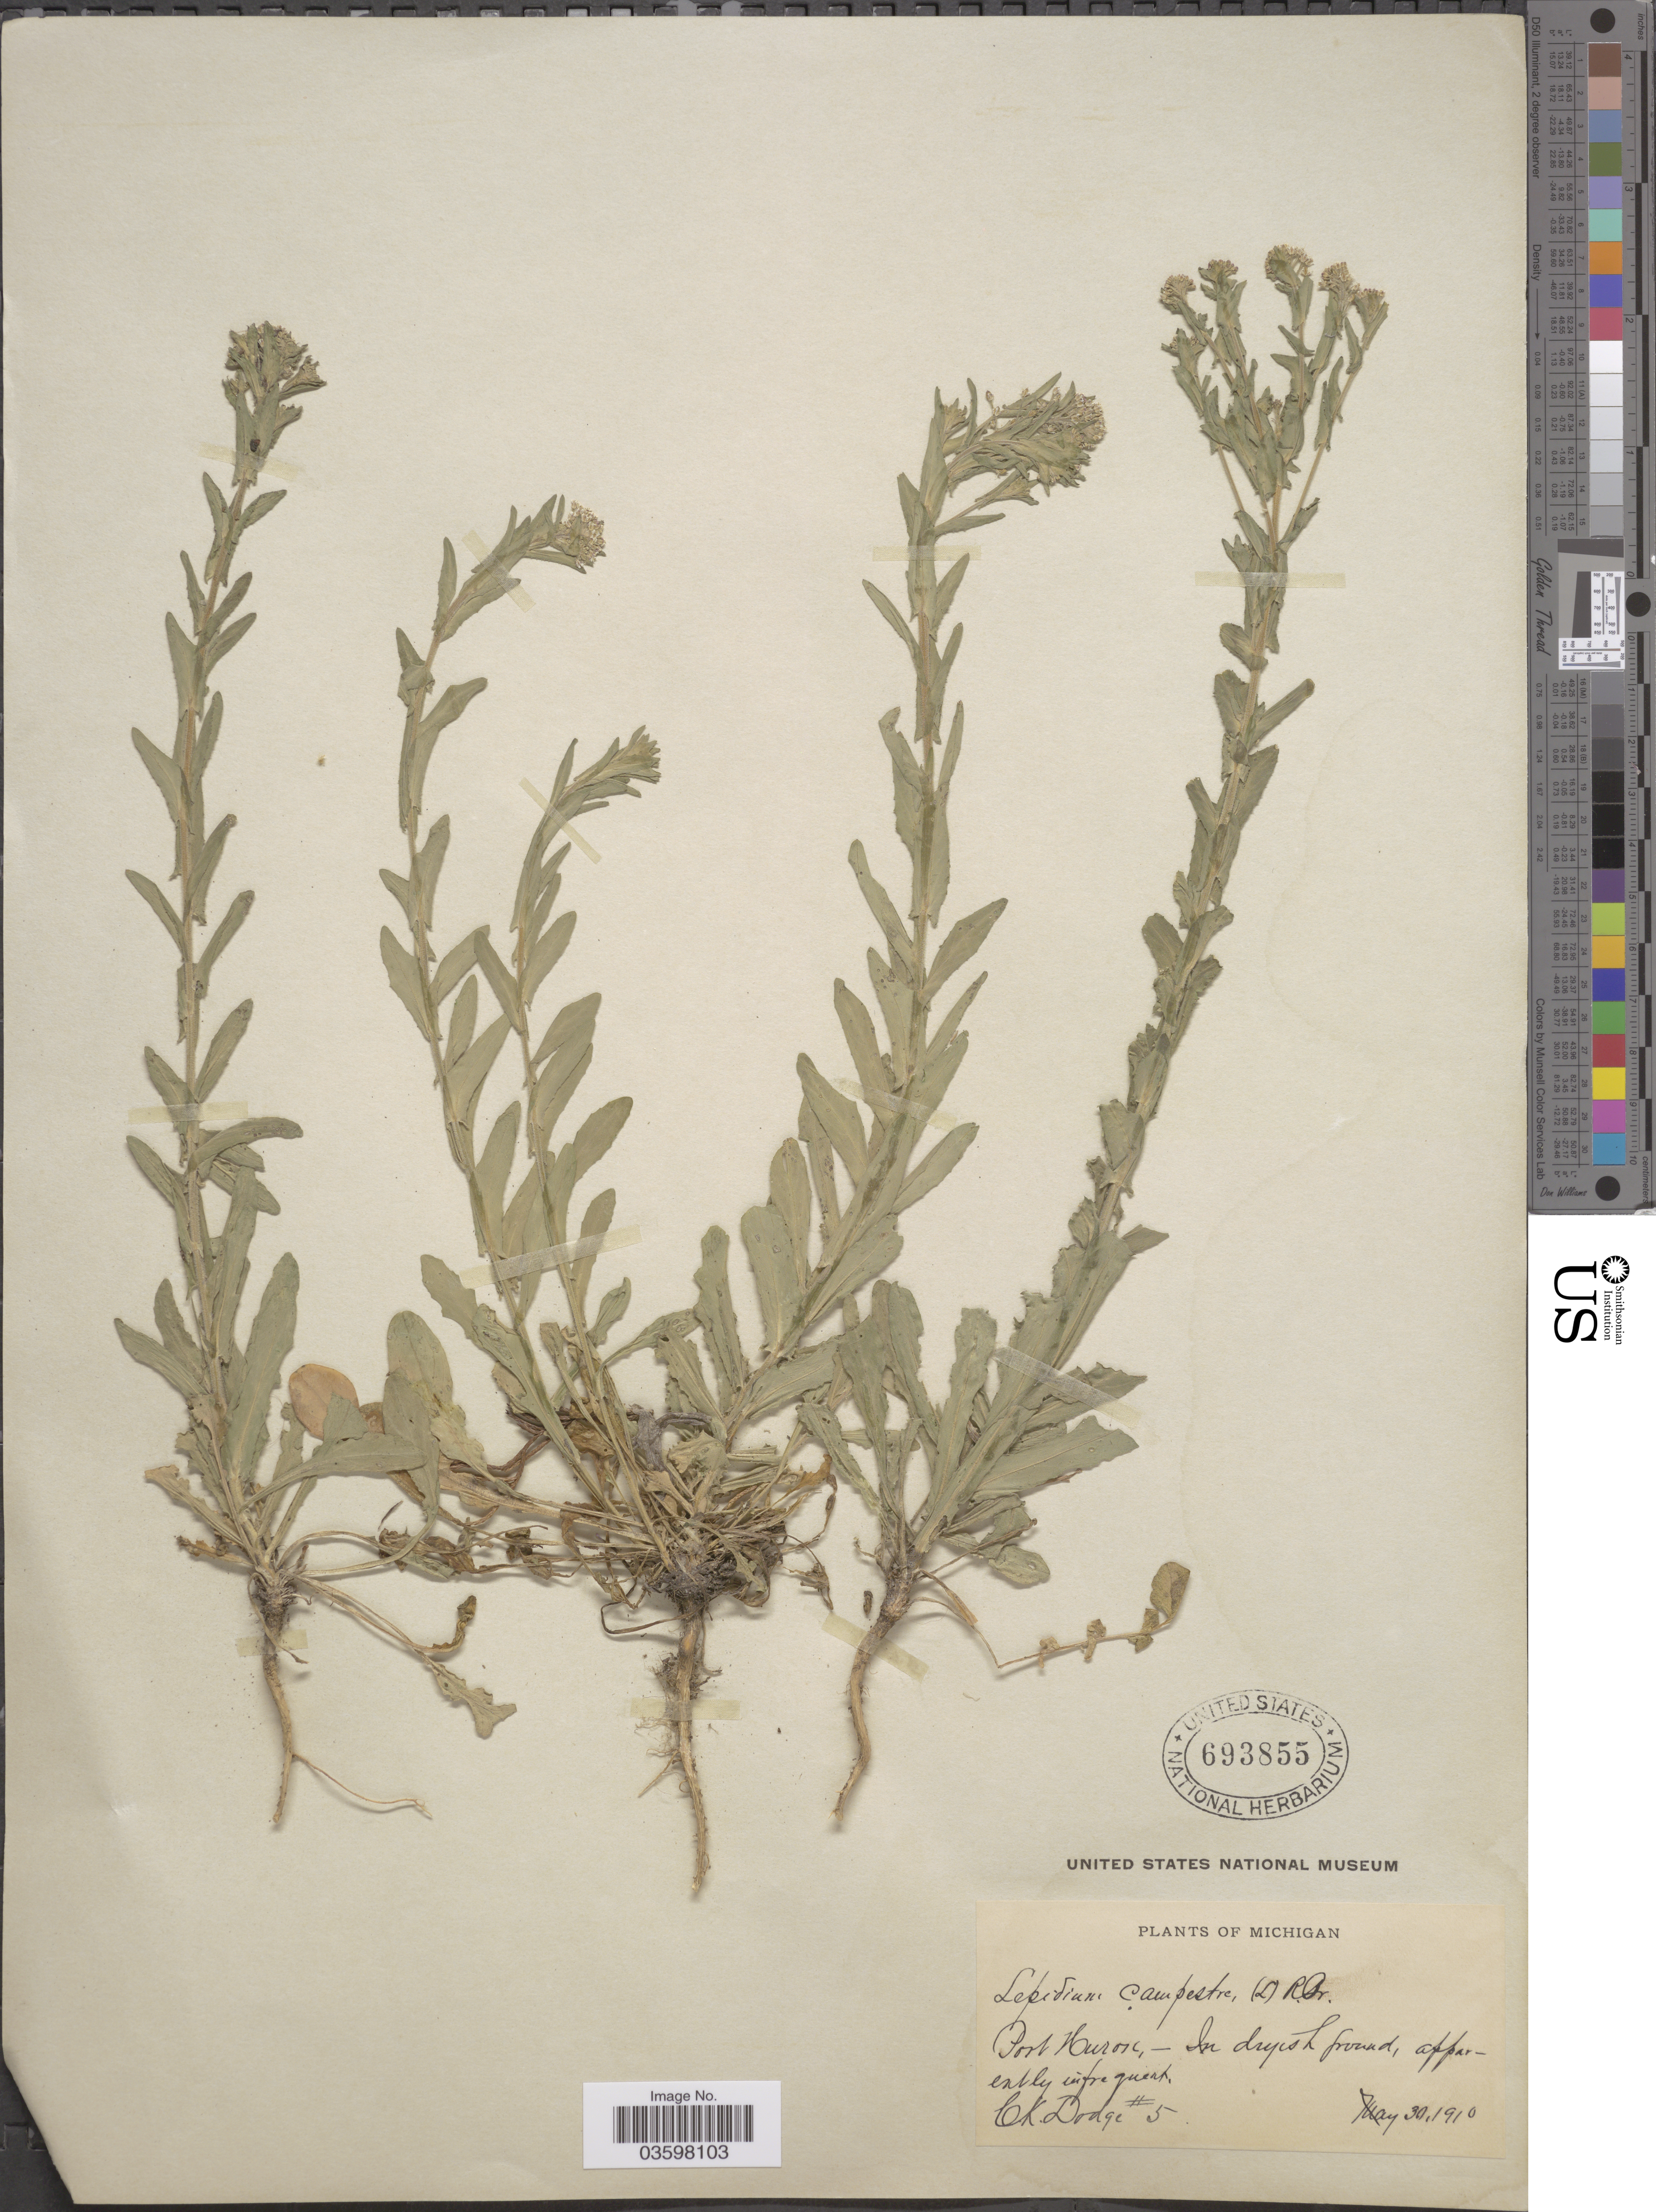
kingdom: Plantae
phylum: Tracheophyta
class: Magnoliopsida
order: Brassicales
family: Brassicaceae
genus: Lepidium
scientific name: Lepidium campestre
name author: (L.) W.T. Aiton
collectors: C. Dodge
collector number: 5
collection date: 1910-05-30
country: United States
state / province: Michigan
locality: Port Huron.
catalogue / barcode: US 693855